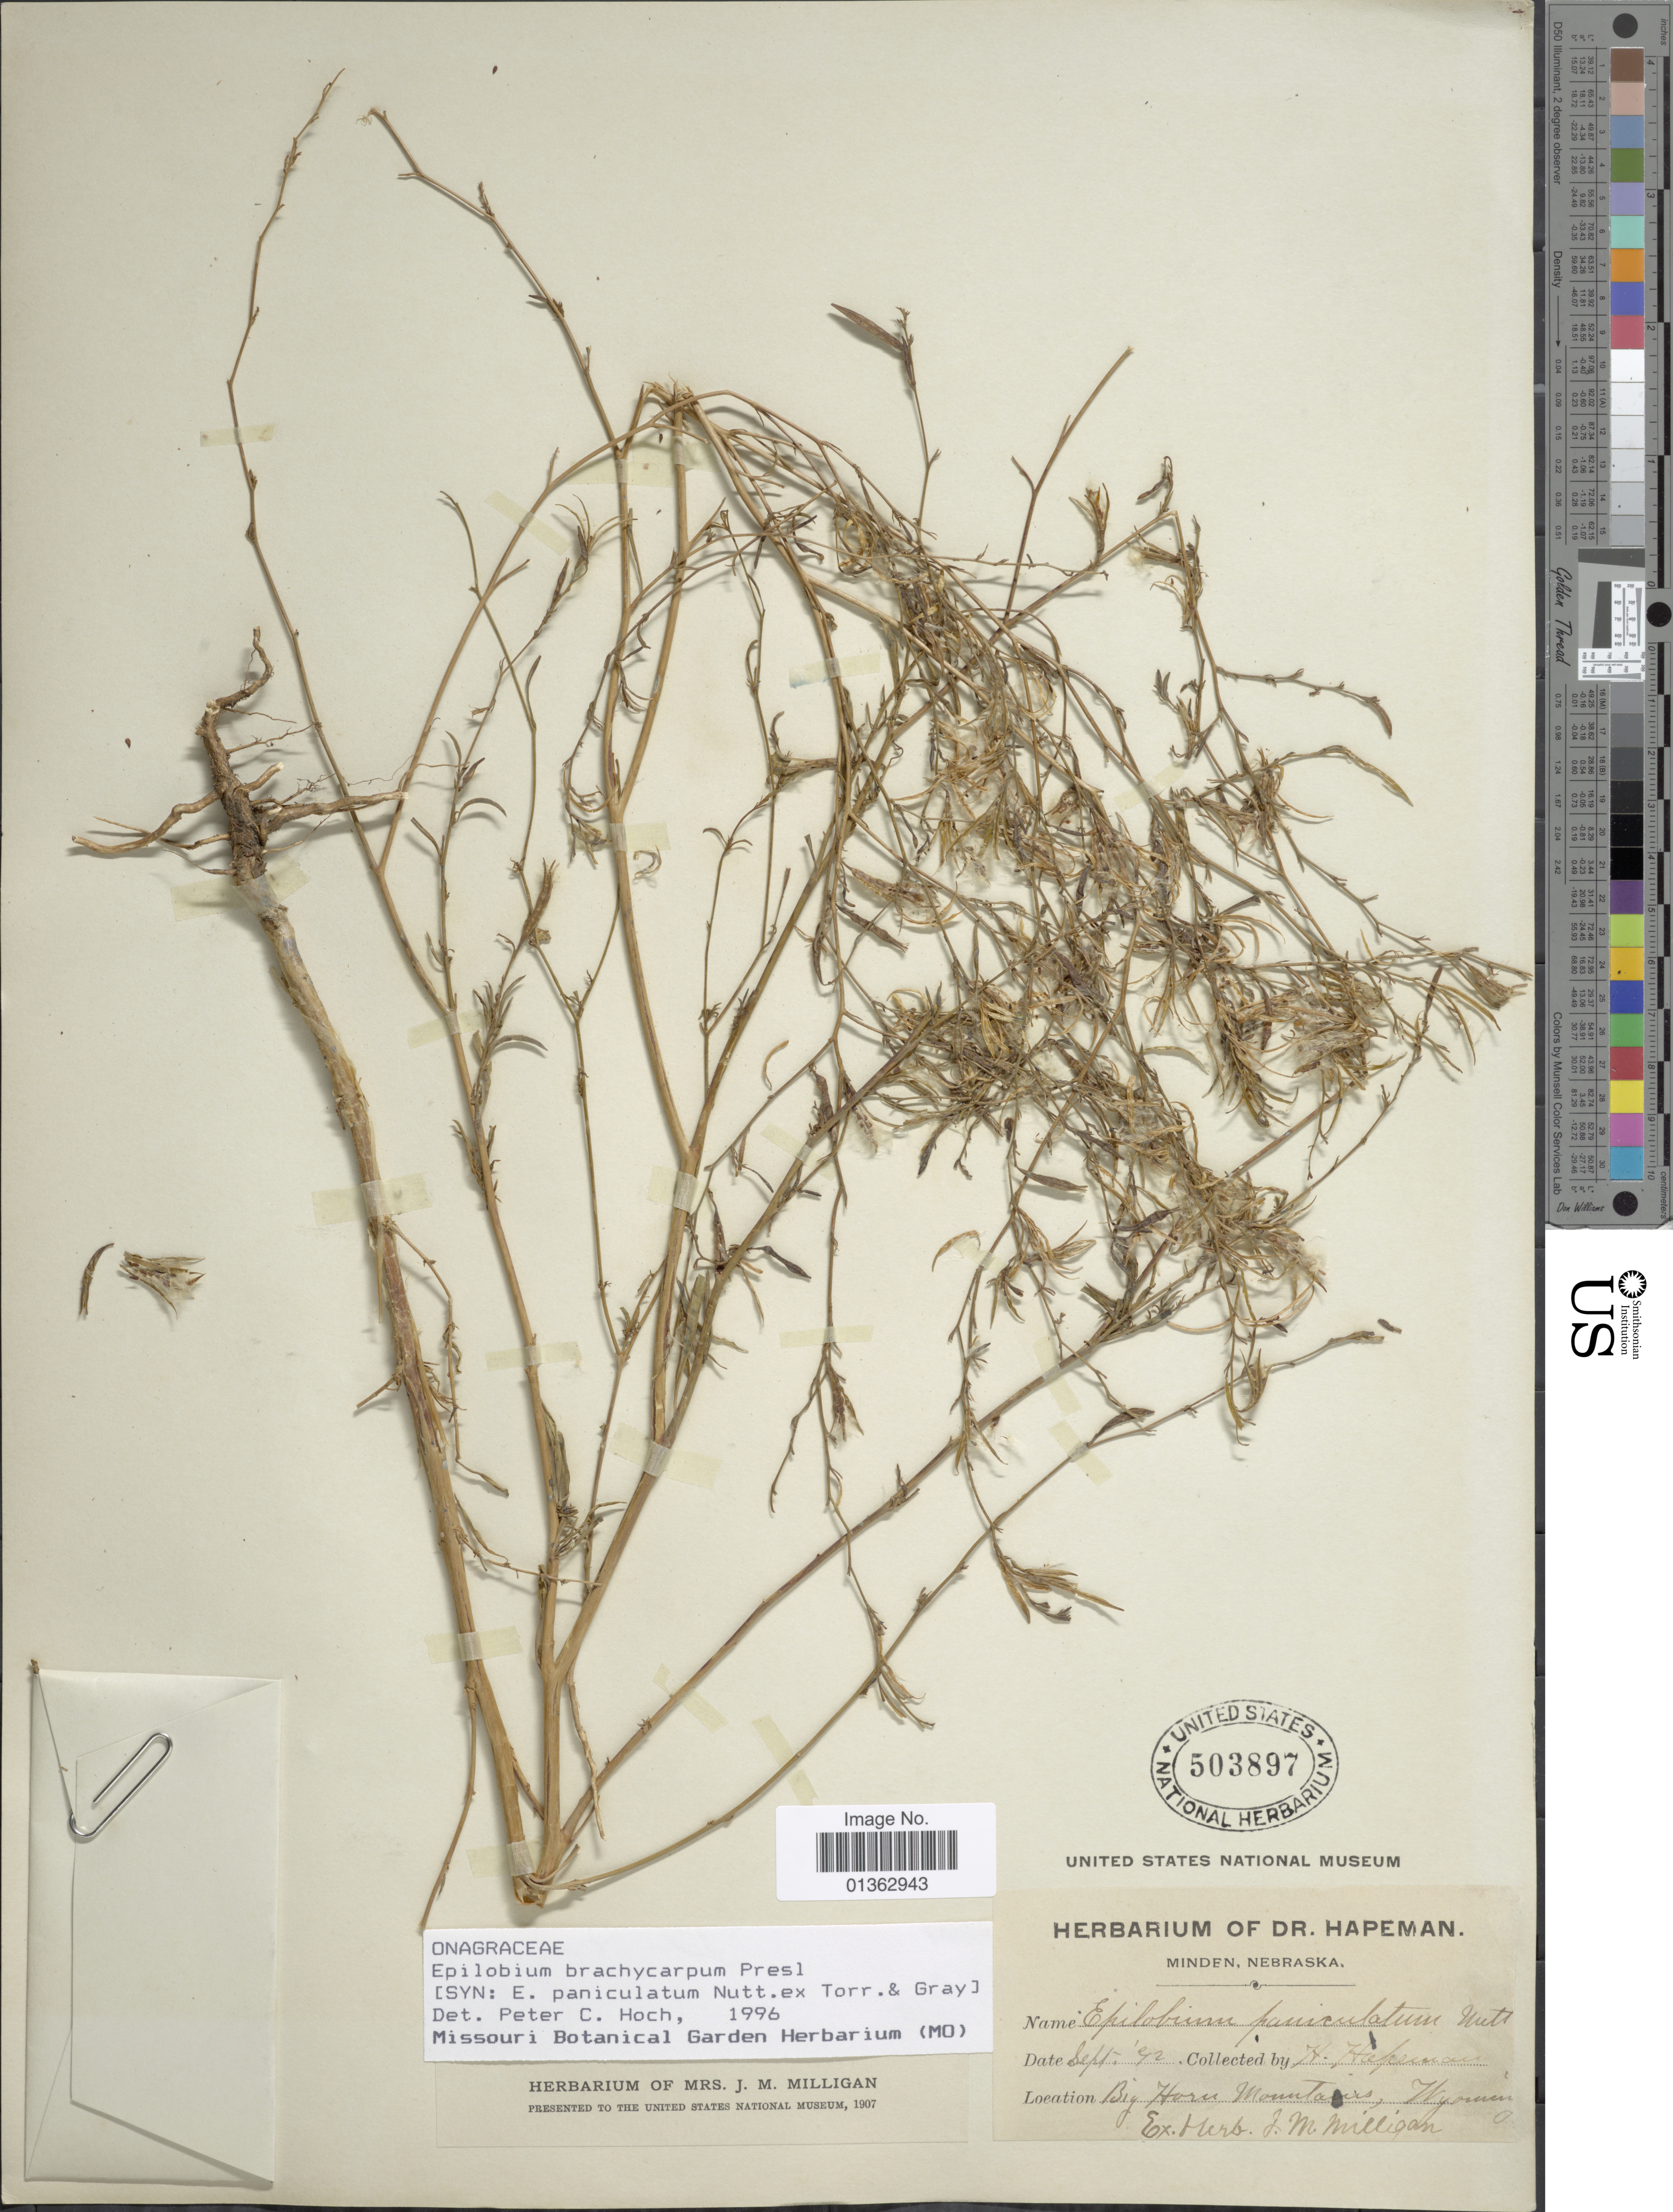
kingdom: Plantae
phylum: Tracheophyta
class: Magnoliopsida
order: Myrtales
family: Onagraceae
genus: Epilobium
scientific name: Epilobium brachycarpum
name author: C. Presl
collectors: H. Hapeman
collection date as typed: Transcribed d/m/y: /9/92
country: United States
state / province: Nebraska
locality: Big Horn Mountains, Wyoming.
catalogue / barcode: US 503897